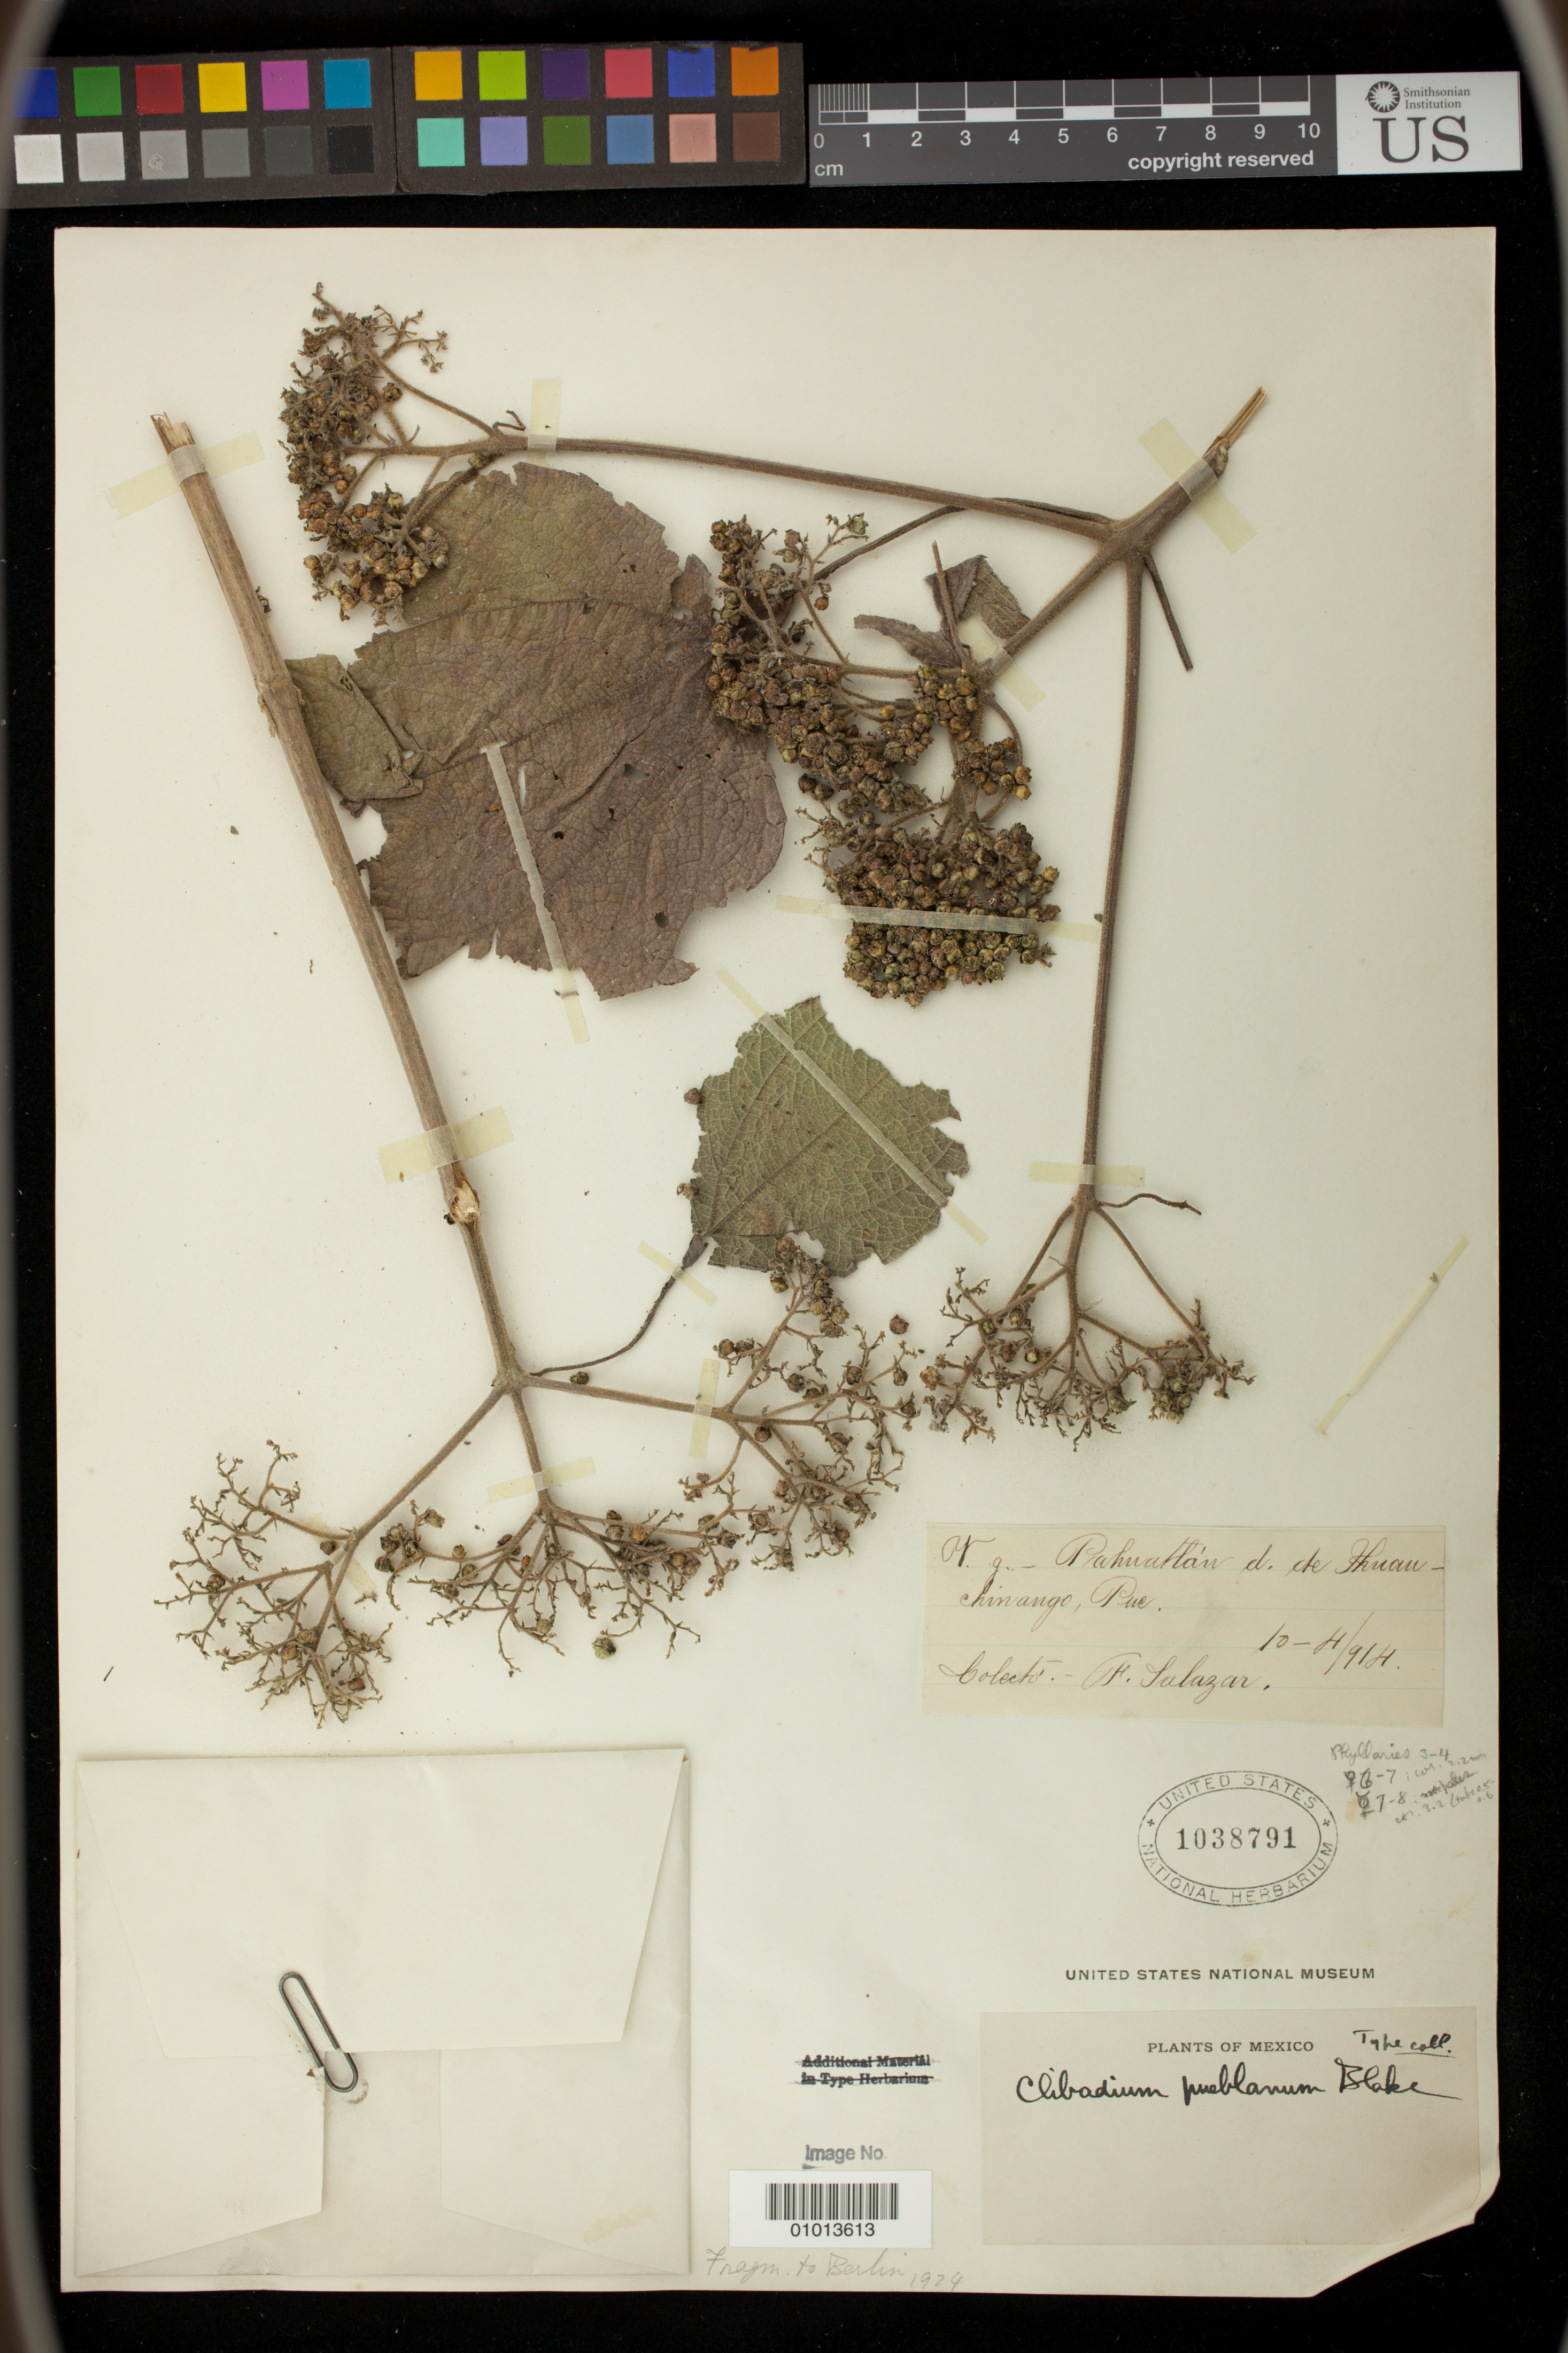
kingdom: Plantae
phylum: Tracheophyta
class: Magnoliopsida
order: Asterales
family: Asteraceae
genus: Clibadium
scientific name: Clibadium pueblanum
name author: S.F. Blake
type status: Isotype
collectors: F. Salazar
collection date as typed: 04 Oct 1914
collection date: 1914-10-04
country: Mexico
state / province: Puebla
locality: Huauchinango, Pahuatlan.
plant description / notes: Possibly to be considered sheet 2 of holotype (but protologue explicitly cites [only] USNH 01038790).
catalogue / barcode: US 1038791